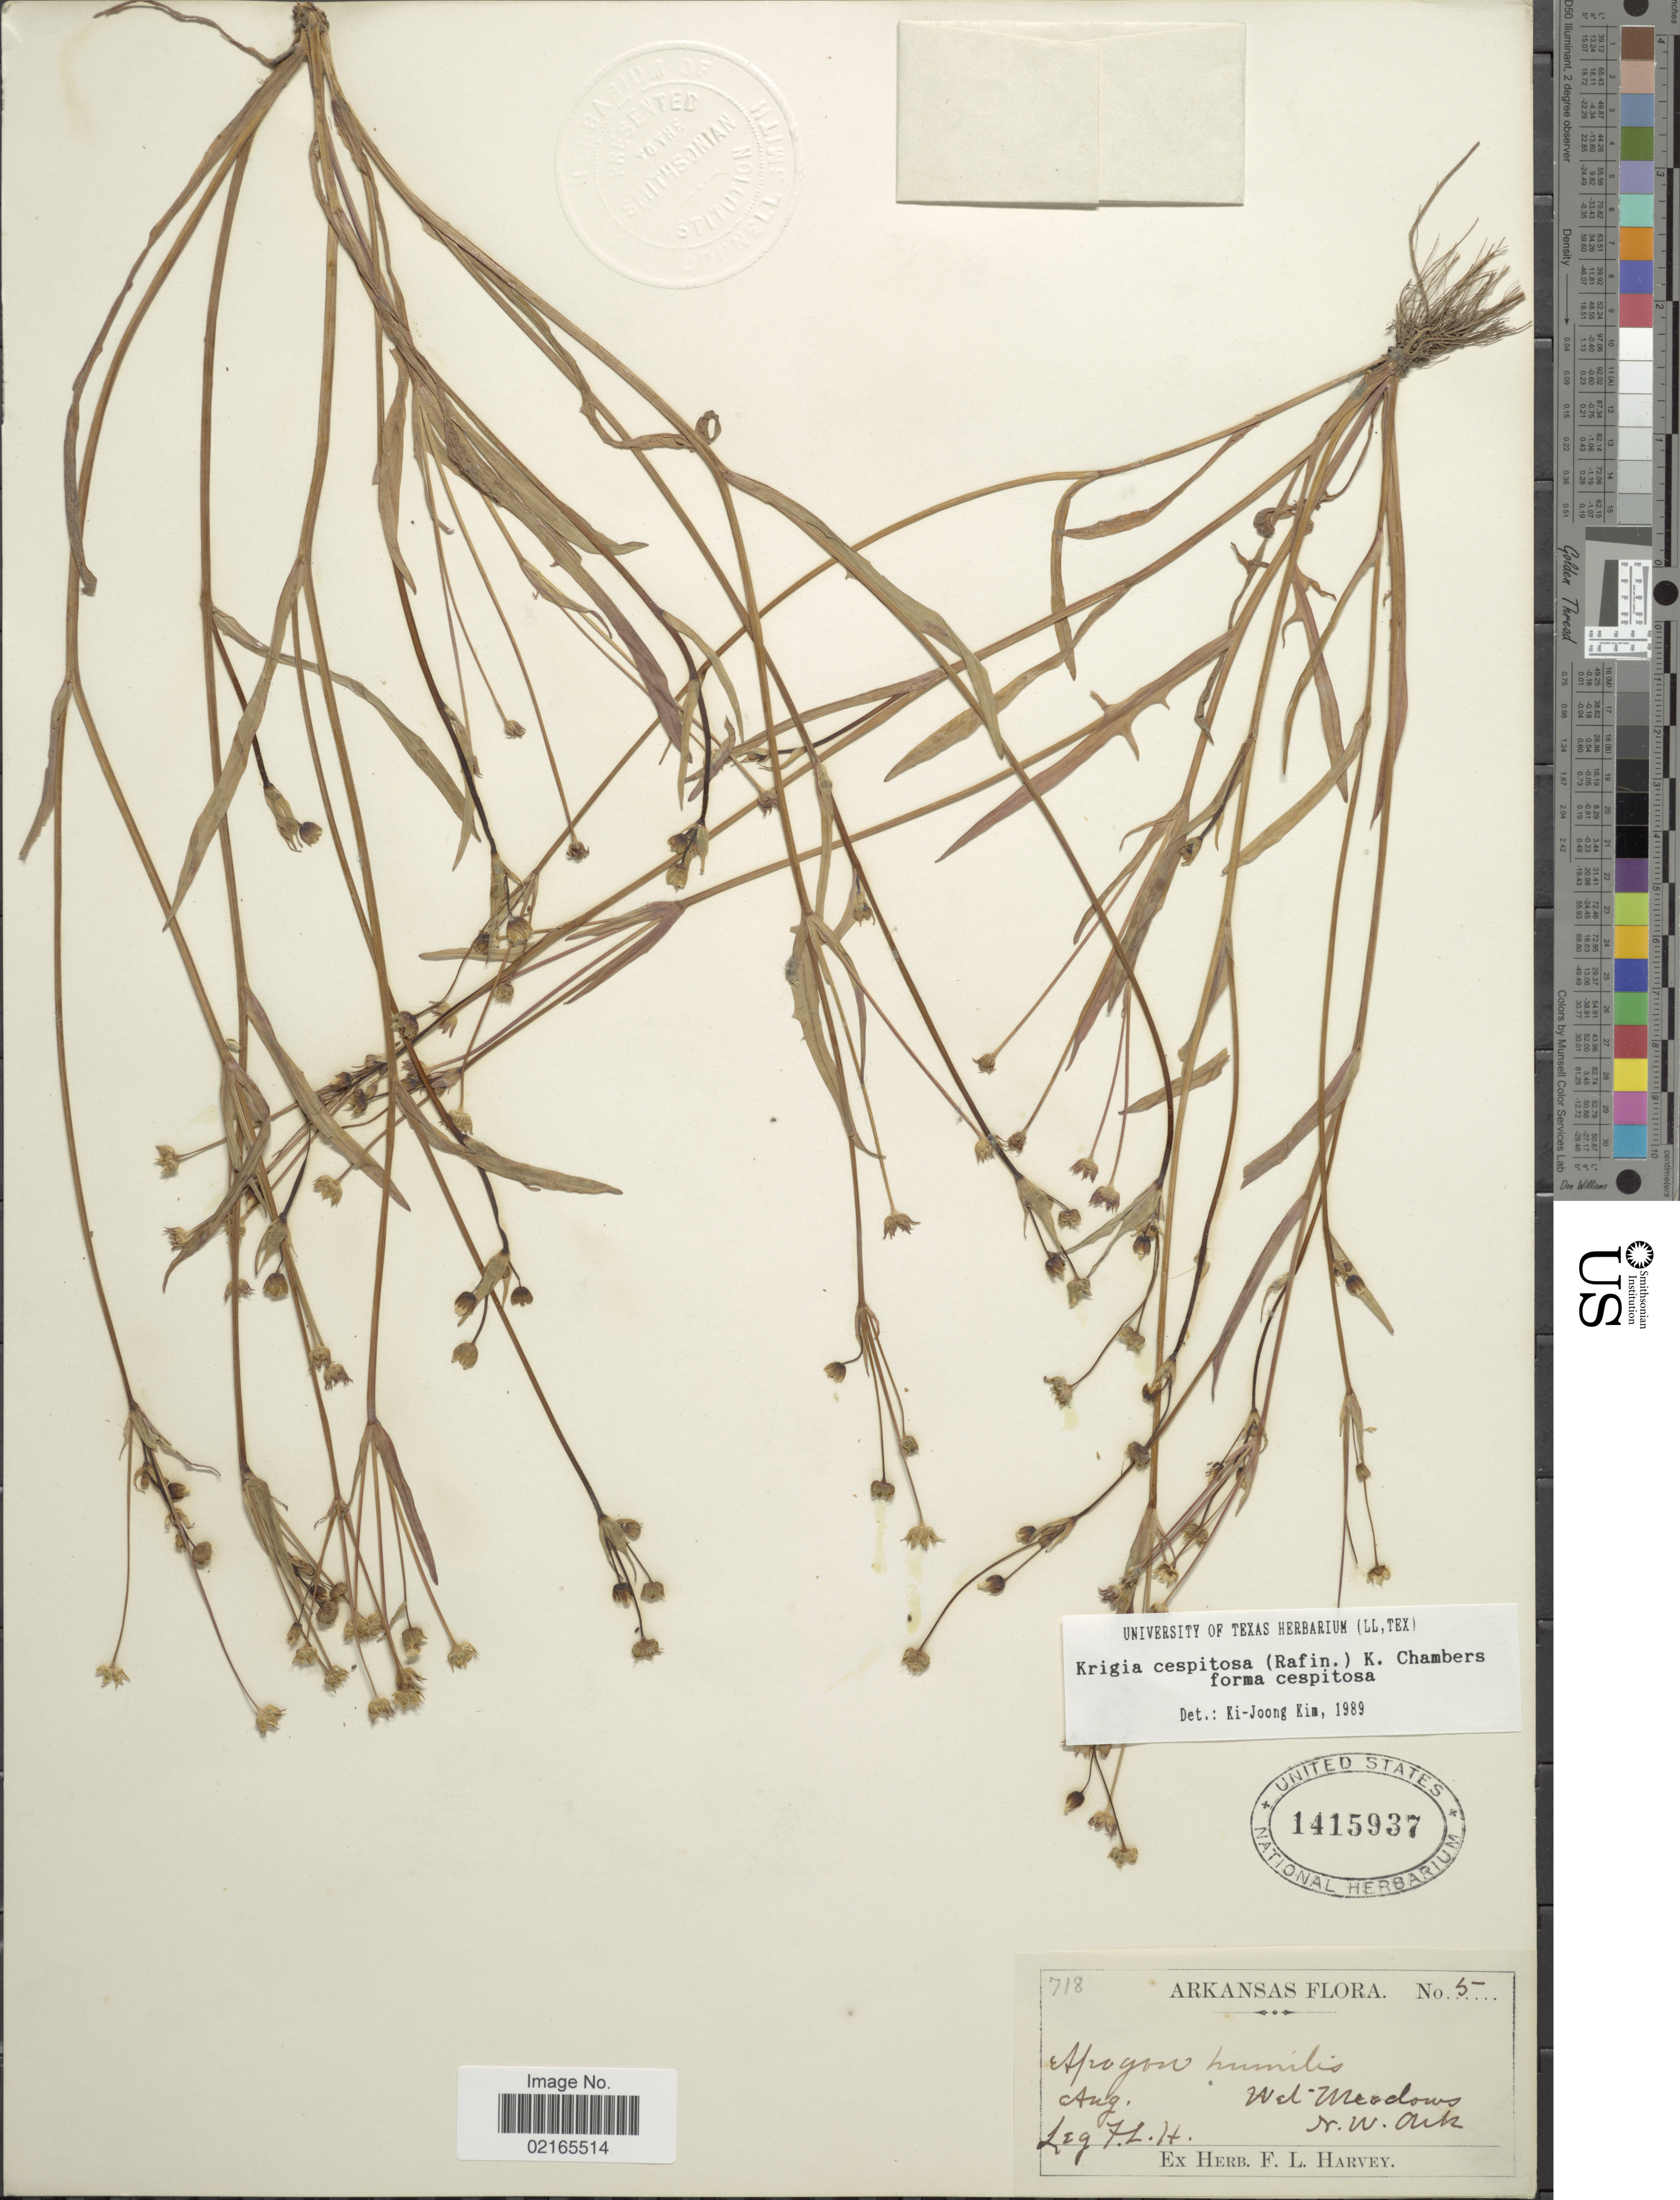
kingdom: Plantae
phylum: Tracheophyta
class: Magnoliopsida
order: Asterales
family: Asteraceae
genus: Krigia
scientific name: Krigia cespitosa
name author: (Raf.) K.L. Chambers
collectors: F. L. Harvey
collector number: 5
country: United States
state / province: Arkansas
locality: Wet-meadows N.W. Ark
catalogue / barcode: US 1415937